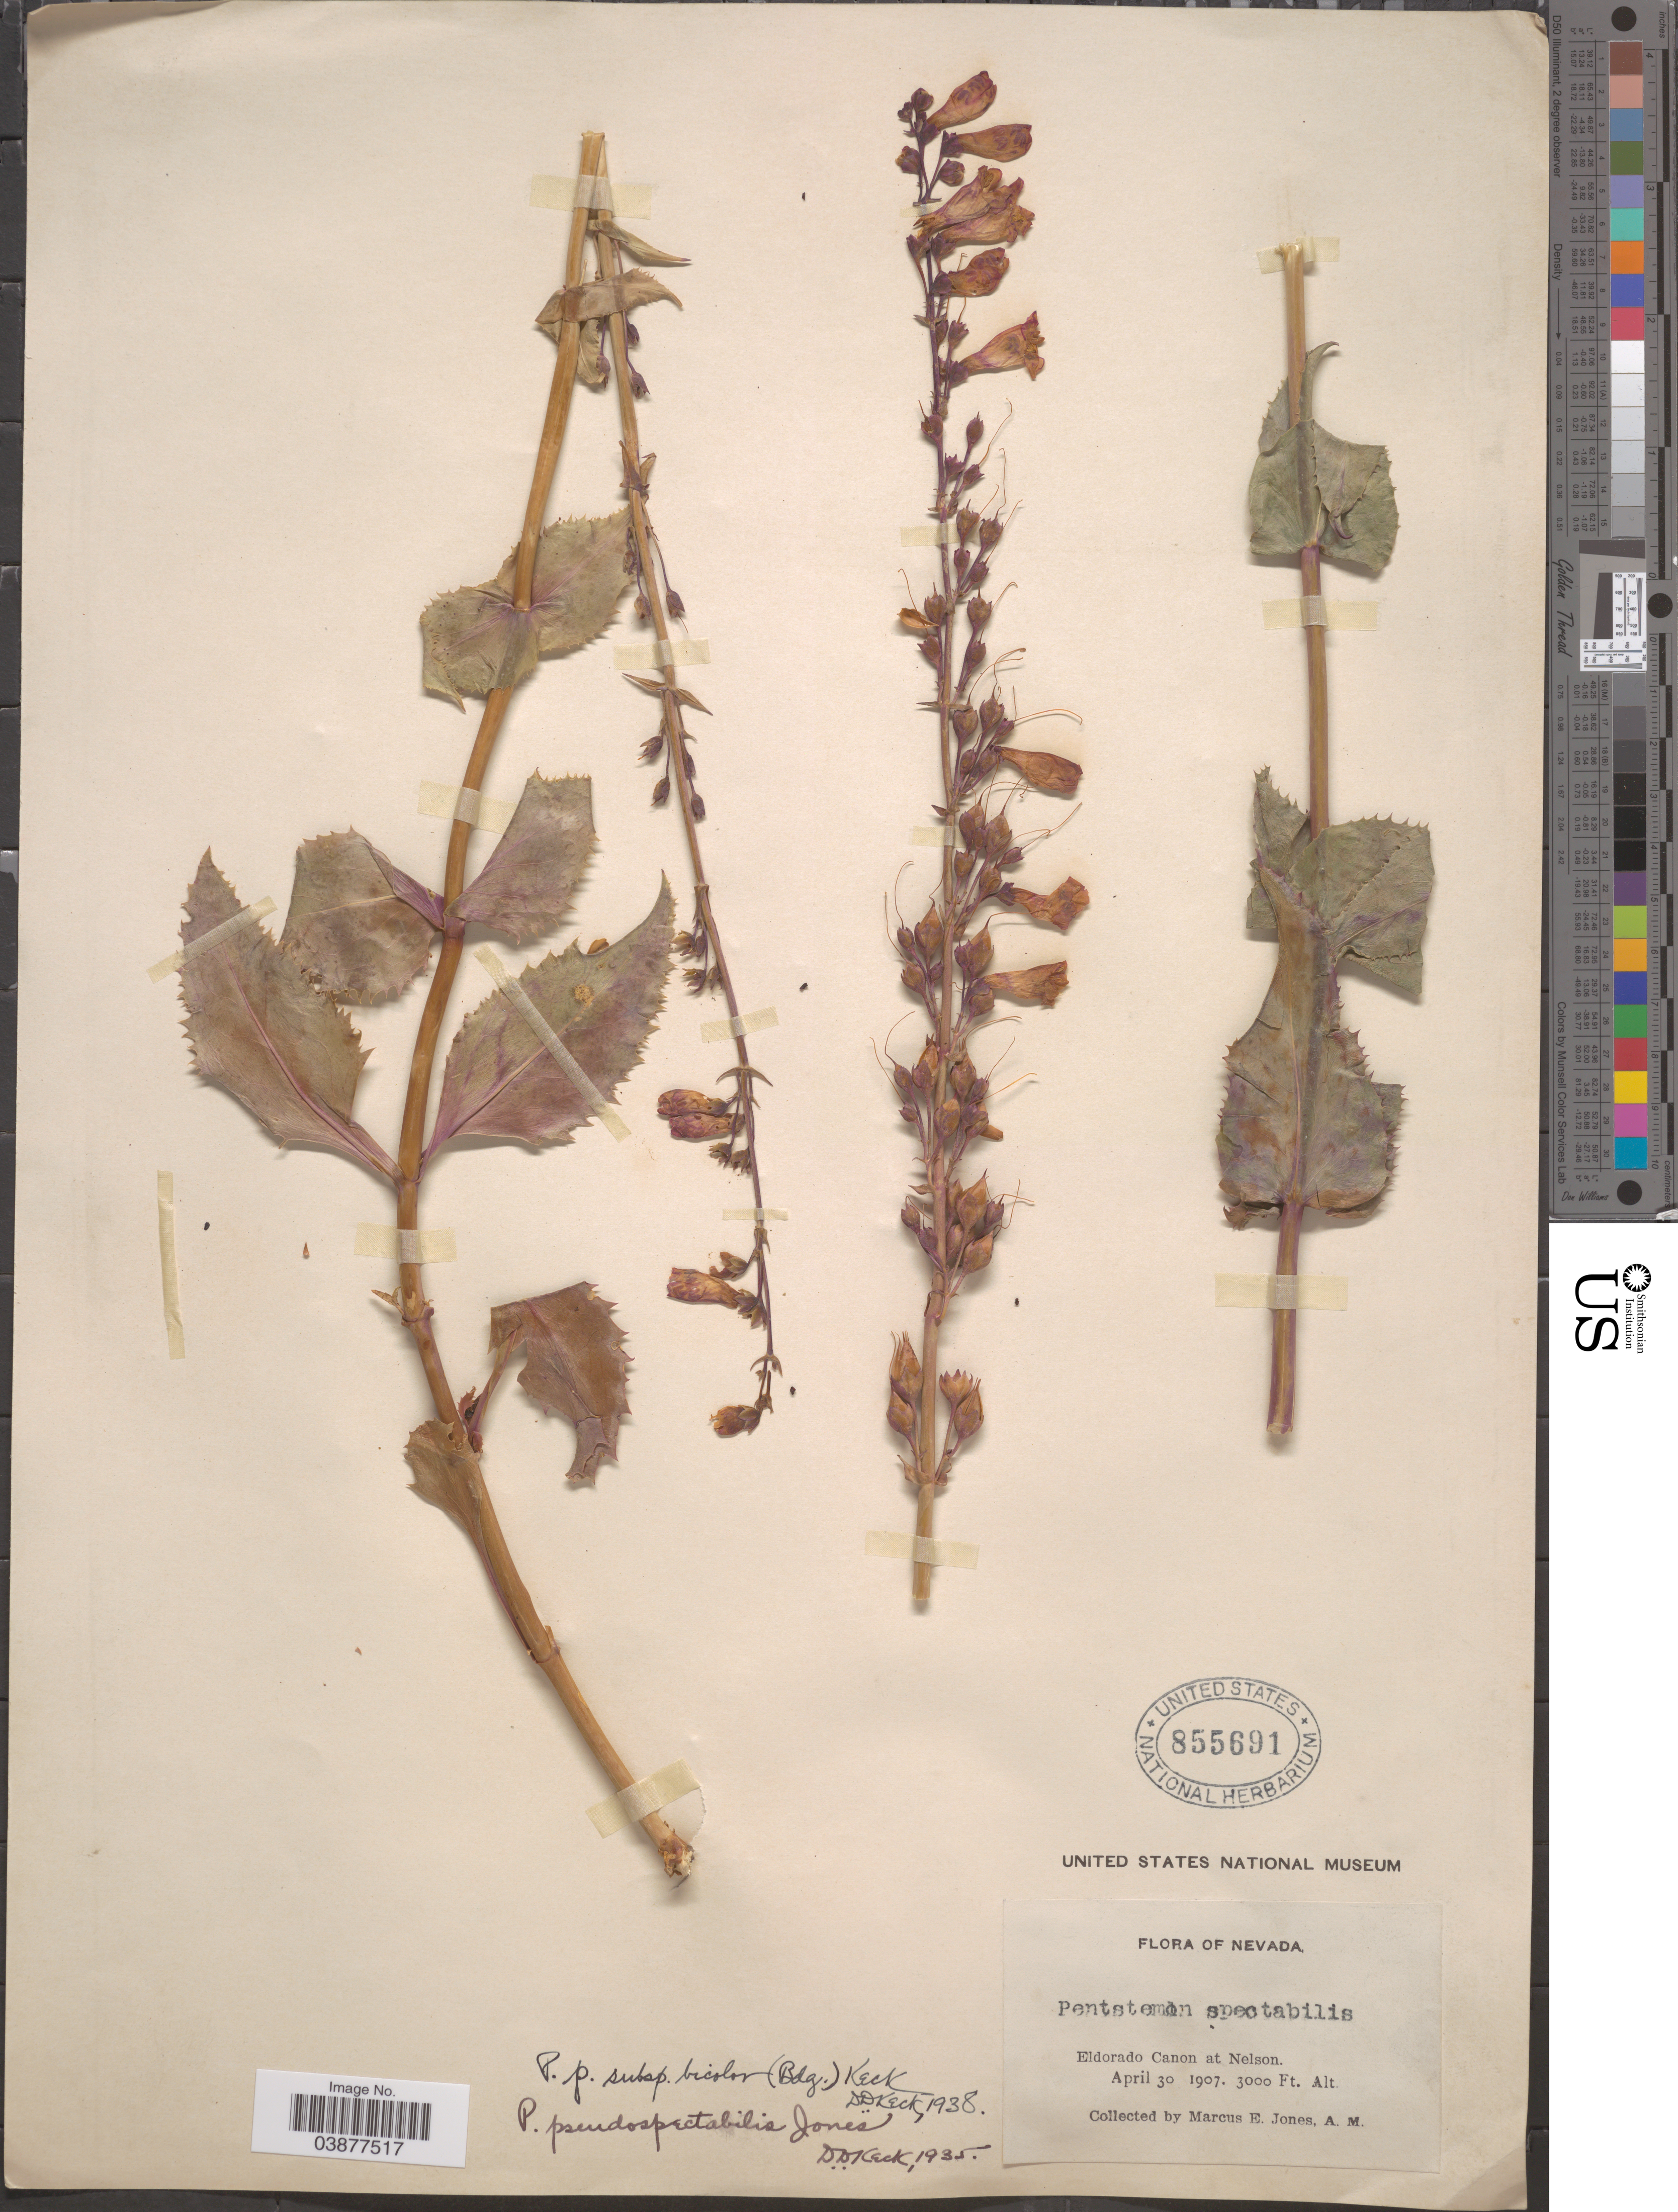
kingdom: Plantae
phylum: Tracheophyta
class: Magnoliopsida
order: Lamiales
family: Plantaginaceae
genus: Penstemon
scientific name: Penstemon pseudospectabilis subsp. bicolor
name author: (Brandegee) D.D. Keck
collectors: M. E. Jones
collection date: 1907-04-30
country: United States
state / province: Nevada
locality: Eldorado Canon at Nelson.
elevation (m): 914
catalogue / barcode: US 855691